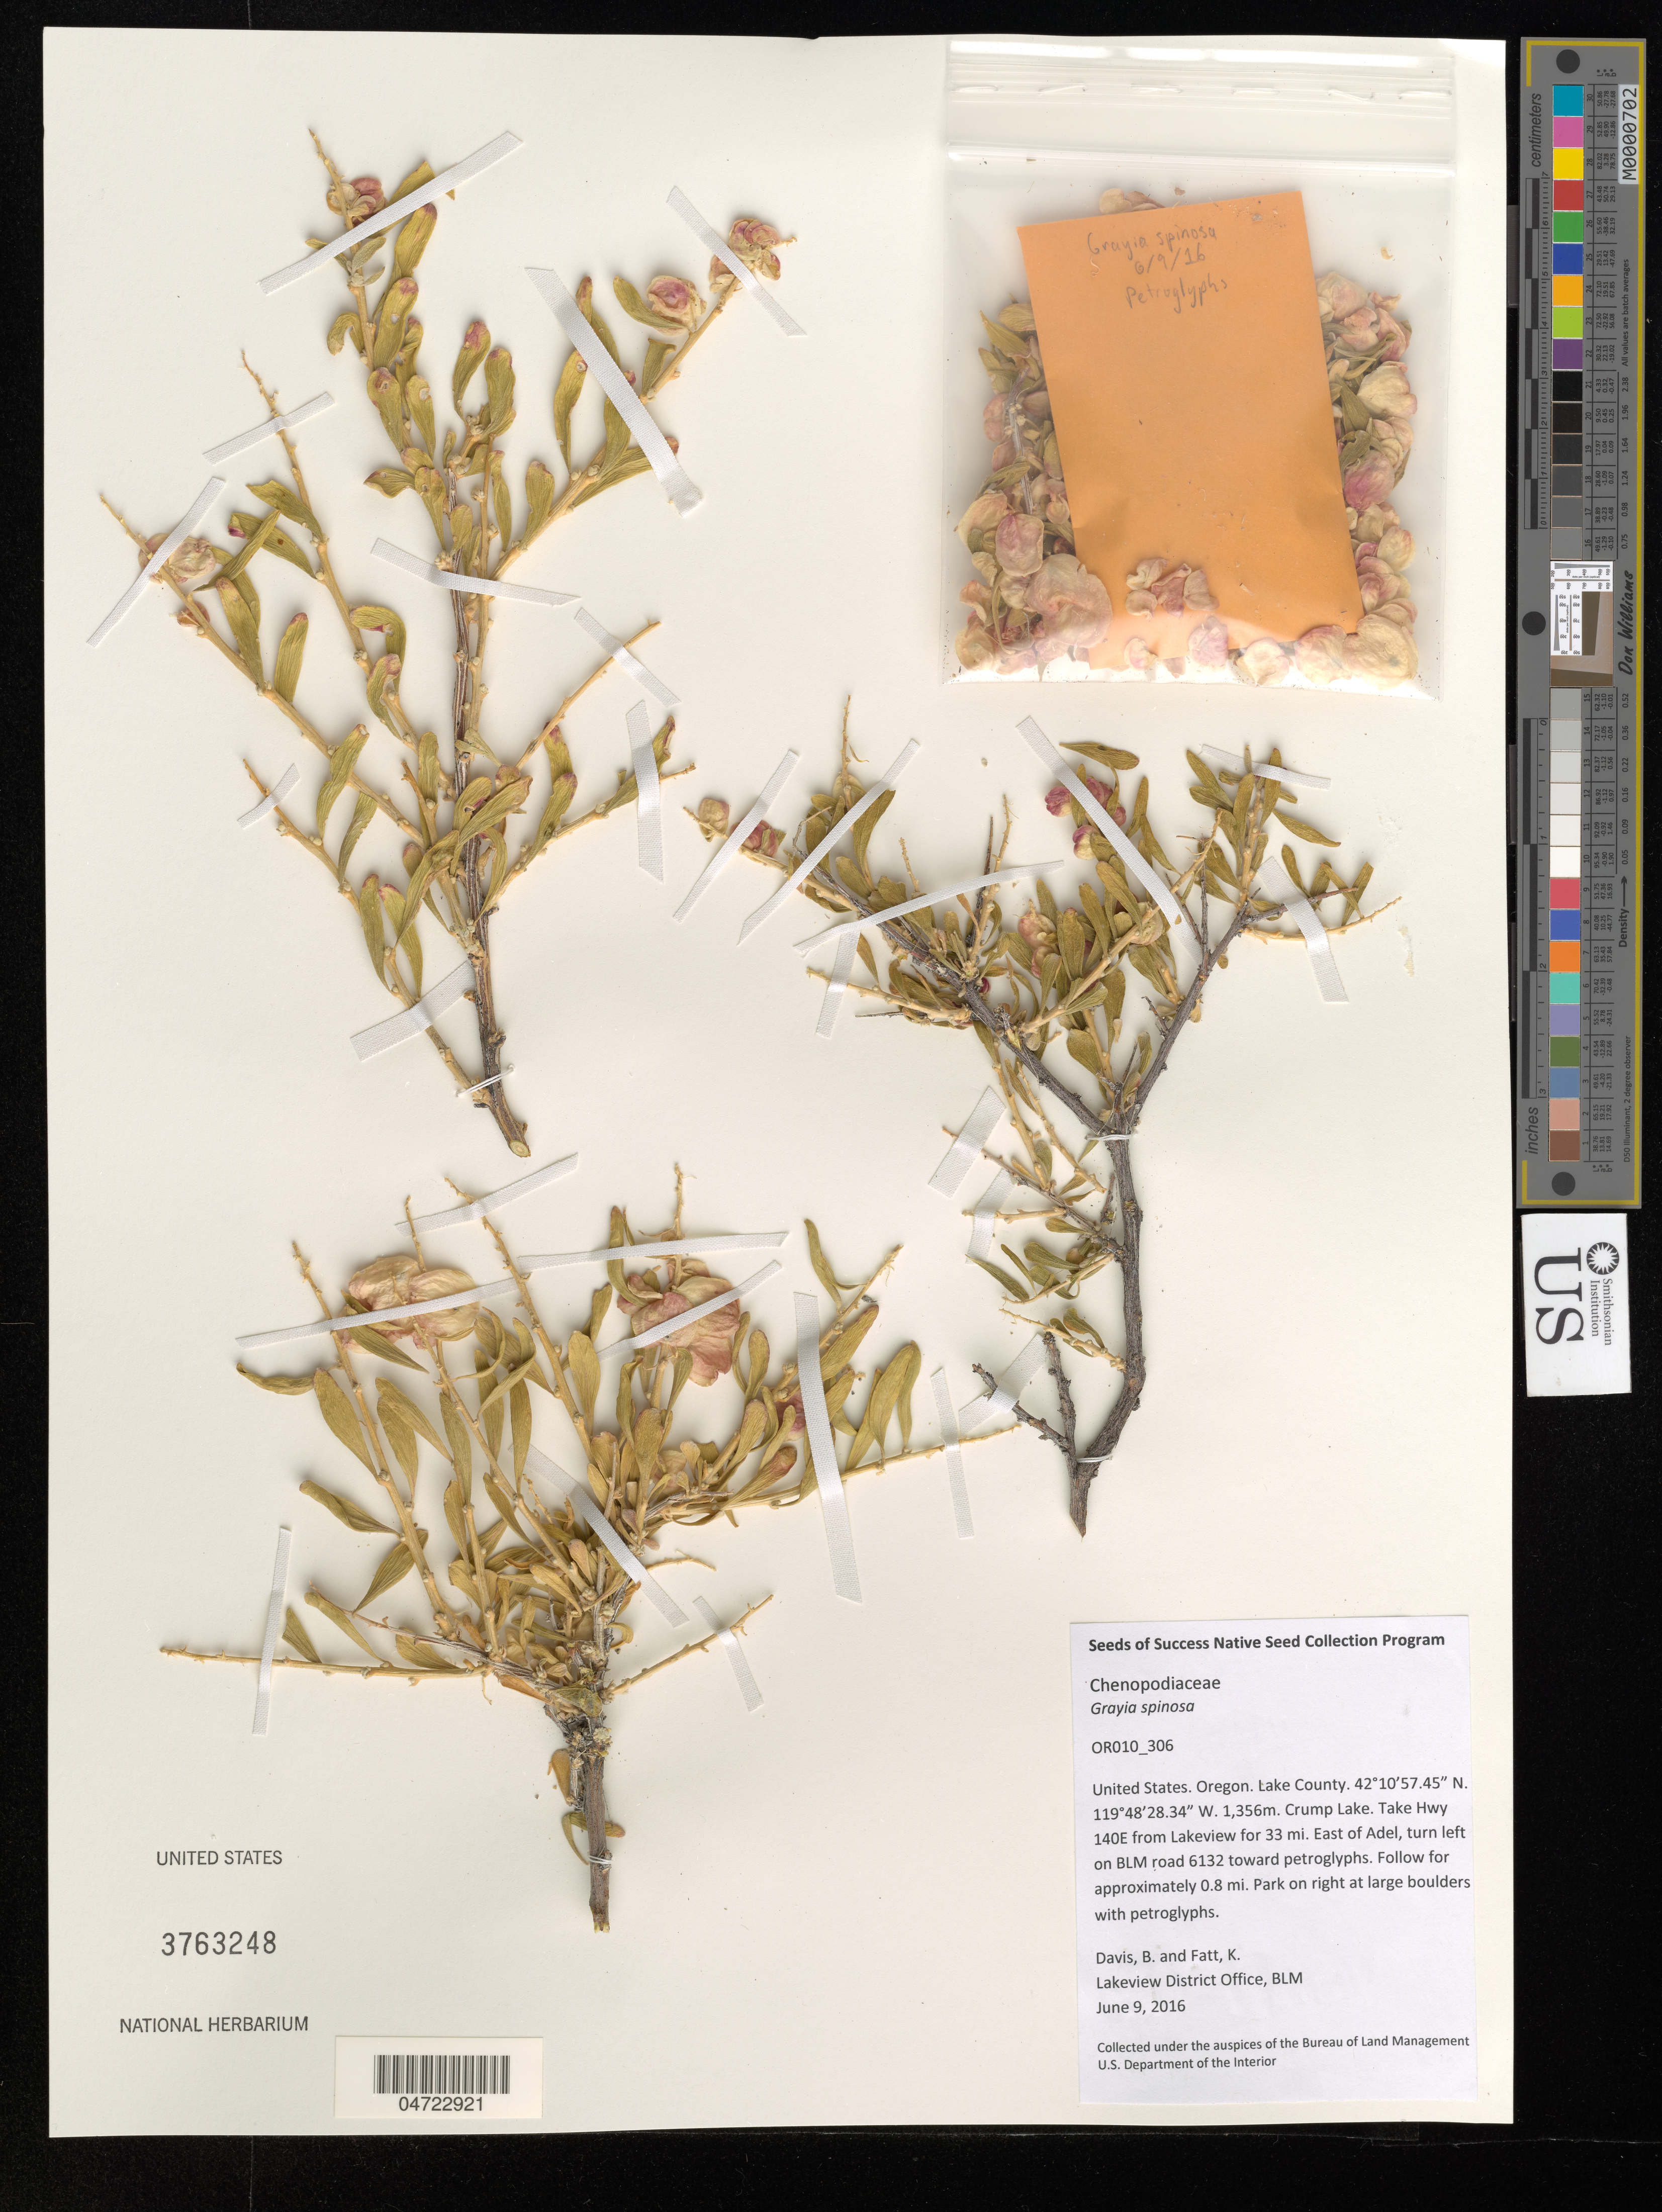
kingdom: Plantae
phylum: Tracheophyta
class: Magnoliopsida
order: Caryophyllales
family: Amaranthaceae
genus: Grayia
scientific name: Grayia spinosa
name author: (Hook.) Moq.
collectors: B. Davis & K. Fatt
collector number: OR010_306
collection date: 2016-06-09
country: United States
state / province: Oregon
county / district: Lake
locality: Lake County. Crump Lake. Take Hwy 140E from Lakeview for 33 mi. East of Adel, turn left on BLM road 6132 toward petroglyphs. Follow for approximately 0.8 mi.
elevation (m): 1356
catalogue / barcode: US 3763248